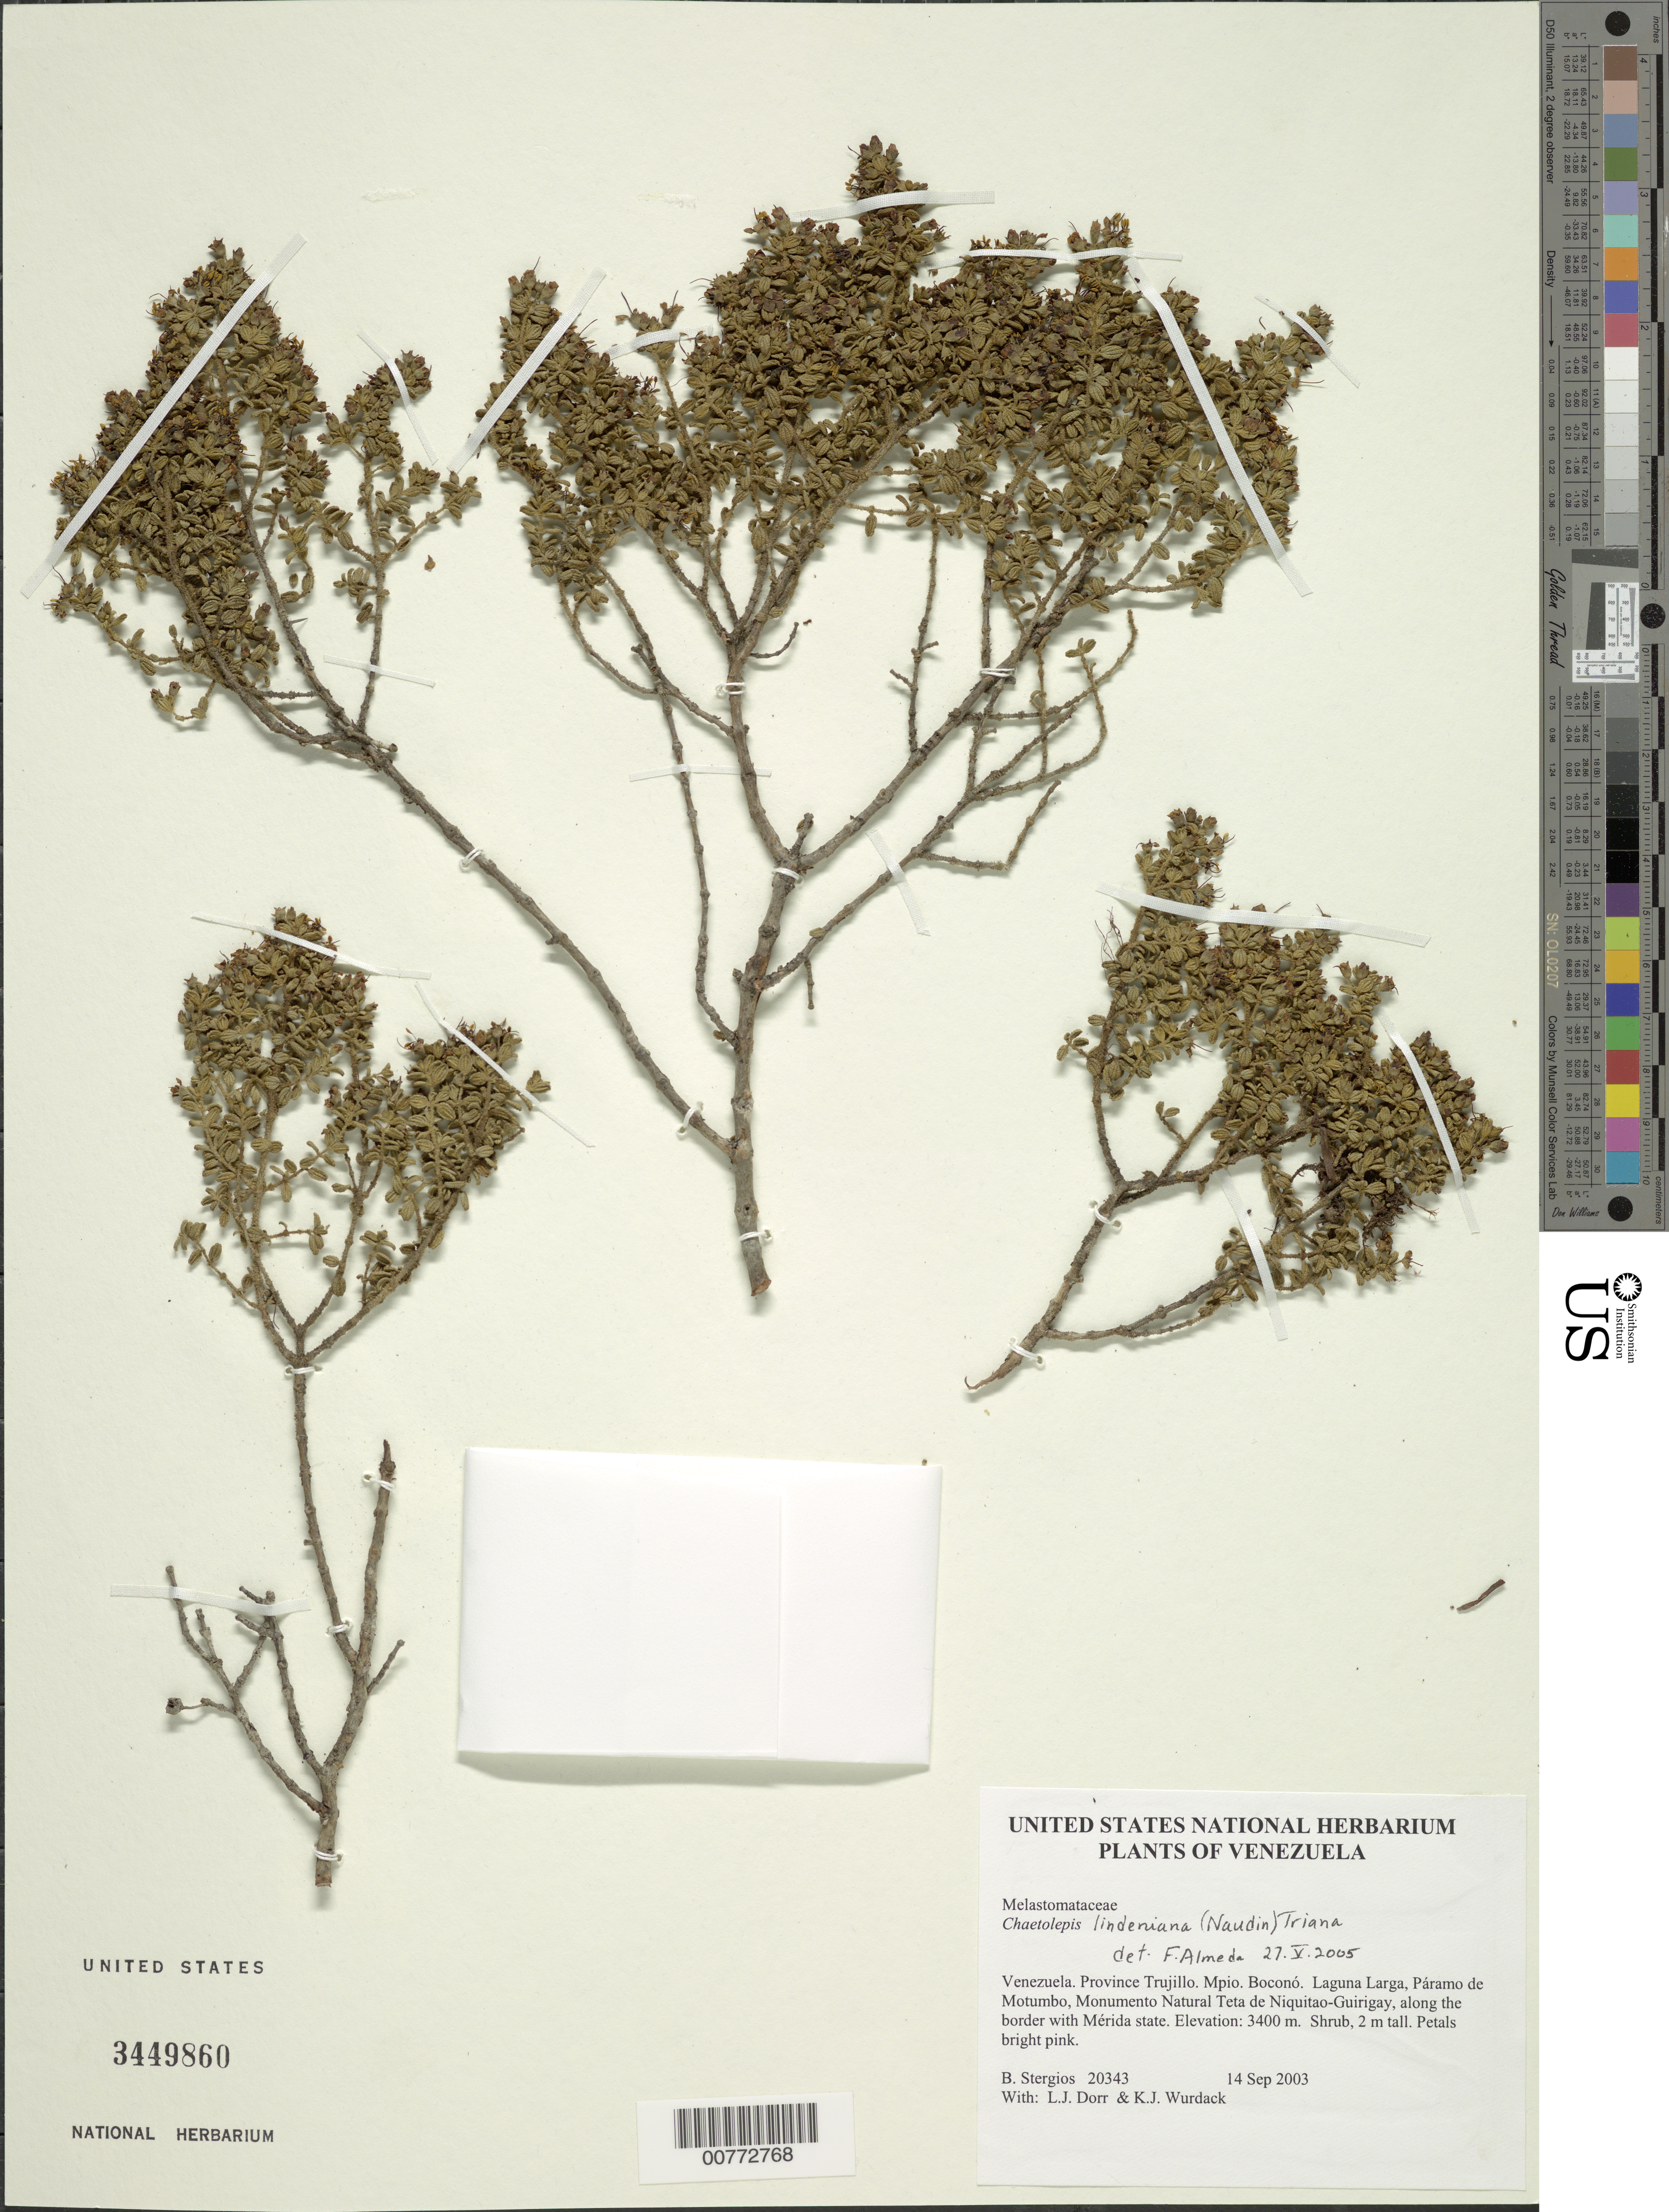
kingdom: Plantae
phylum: Tracheophyta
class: Magnoliopsida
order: Myrtales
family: Melastomataceae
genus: Chaetolepis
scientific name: Chaetolepis lindeniana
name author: (Naudin) Triana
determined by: Almeda, F.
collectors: B. G. Stergios, L. J. Dorr & K. Wurdack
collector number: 20343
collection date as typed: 14 Sep 2003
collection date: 2003-09-14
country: Venezuela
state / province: Trujillo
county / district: Boconó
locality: Laguna Larga, Páramo de Motumbo, Monumento Natural Teta de Niquitao-Guirigay, along the border with Mérida state.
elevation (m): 3400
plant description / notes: CAS, PORT, US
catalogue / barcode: US 3449860